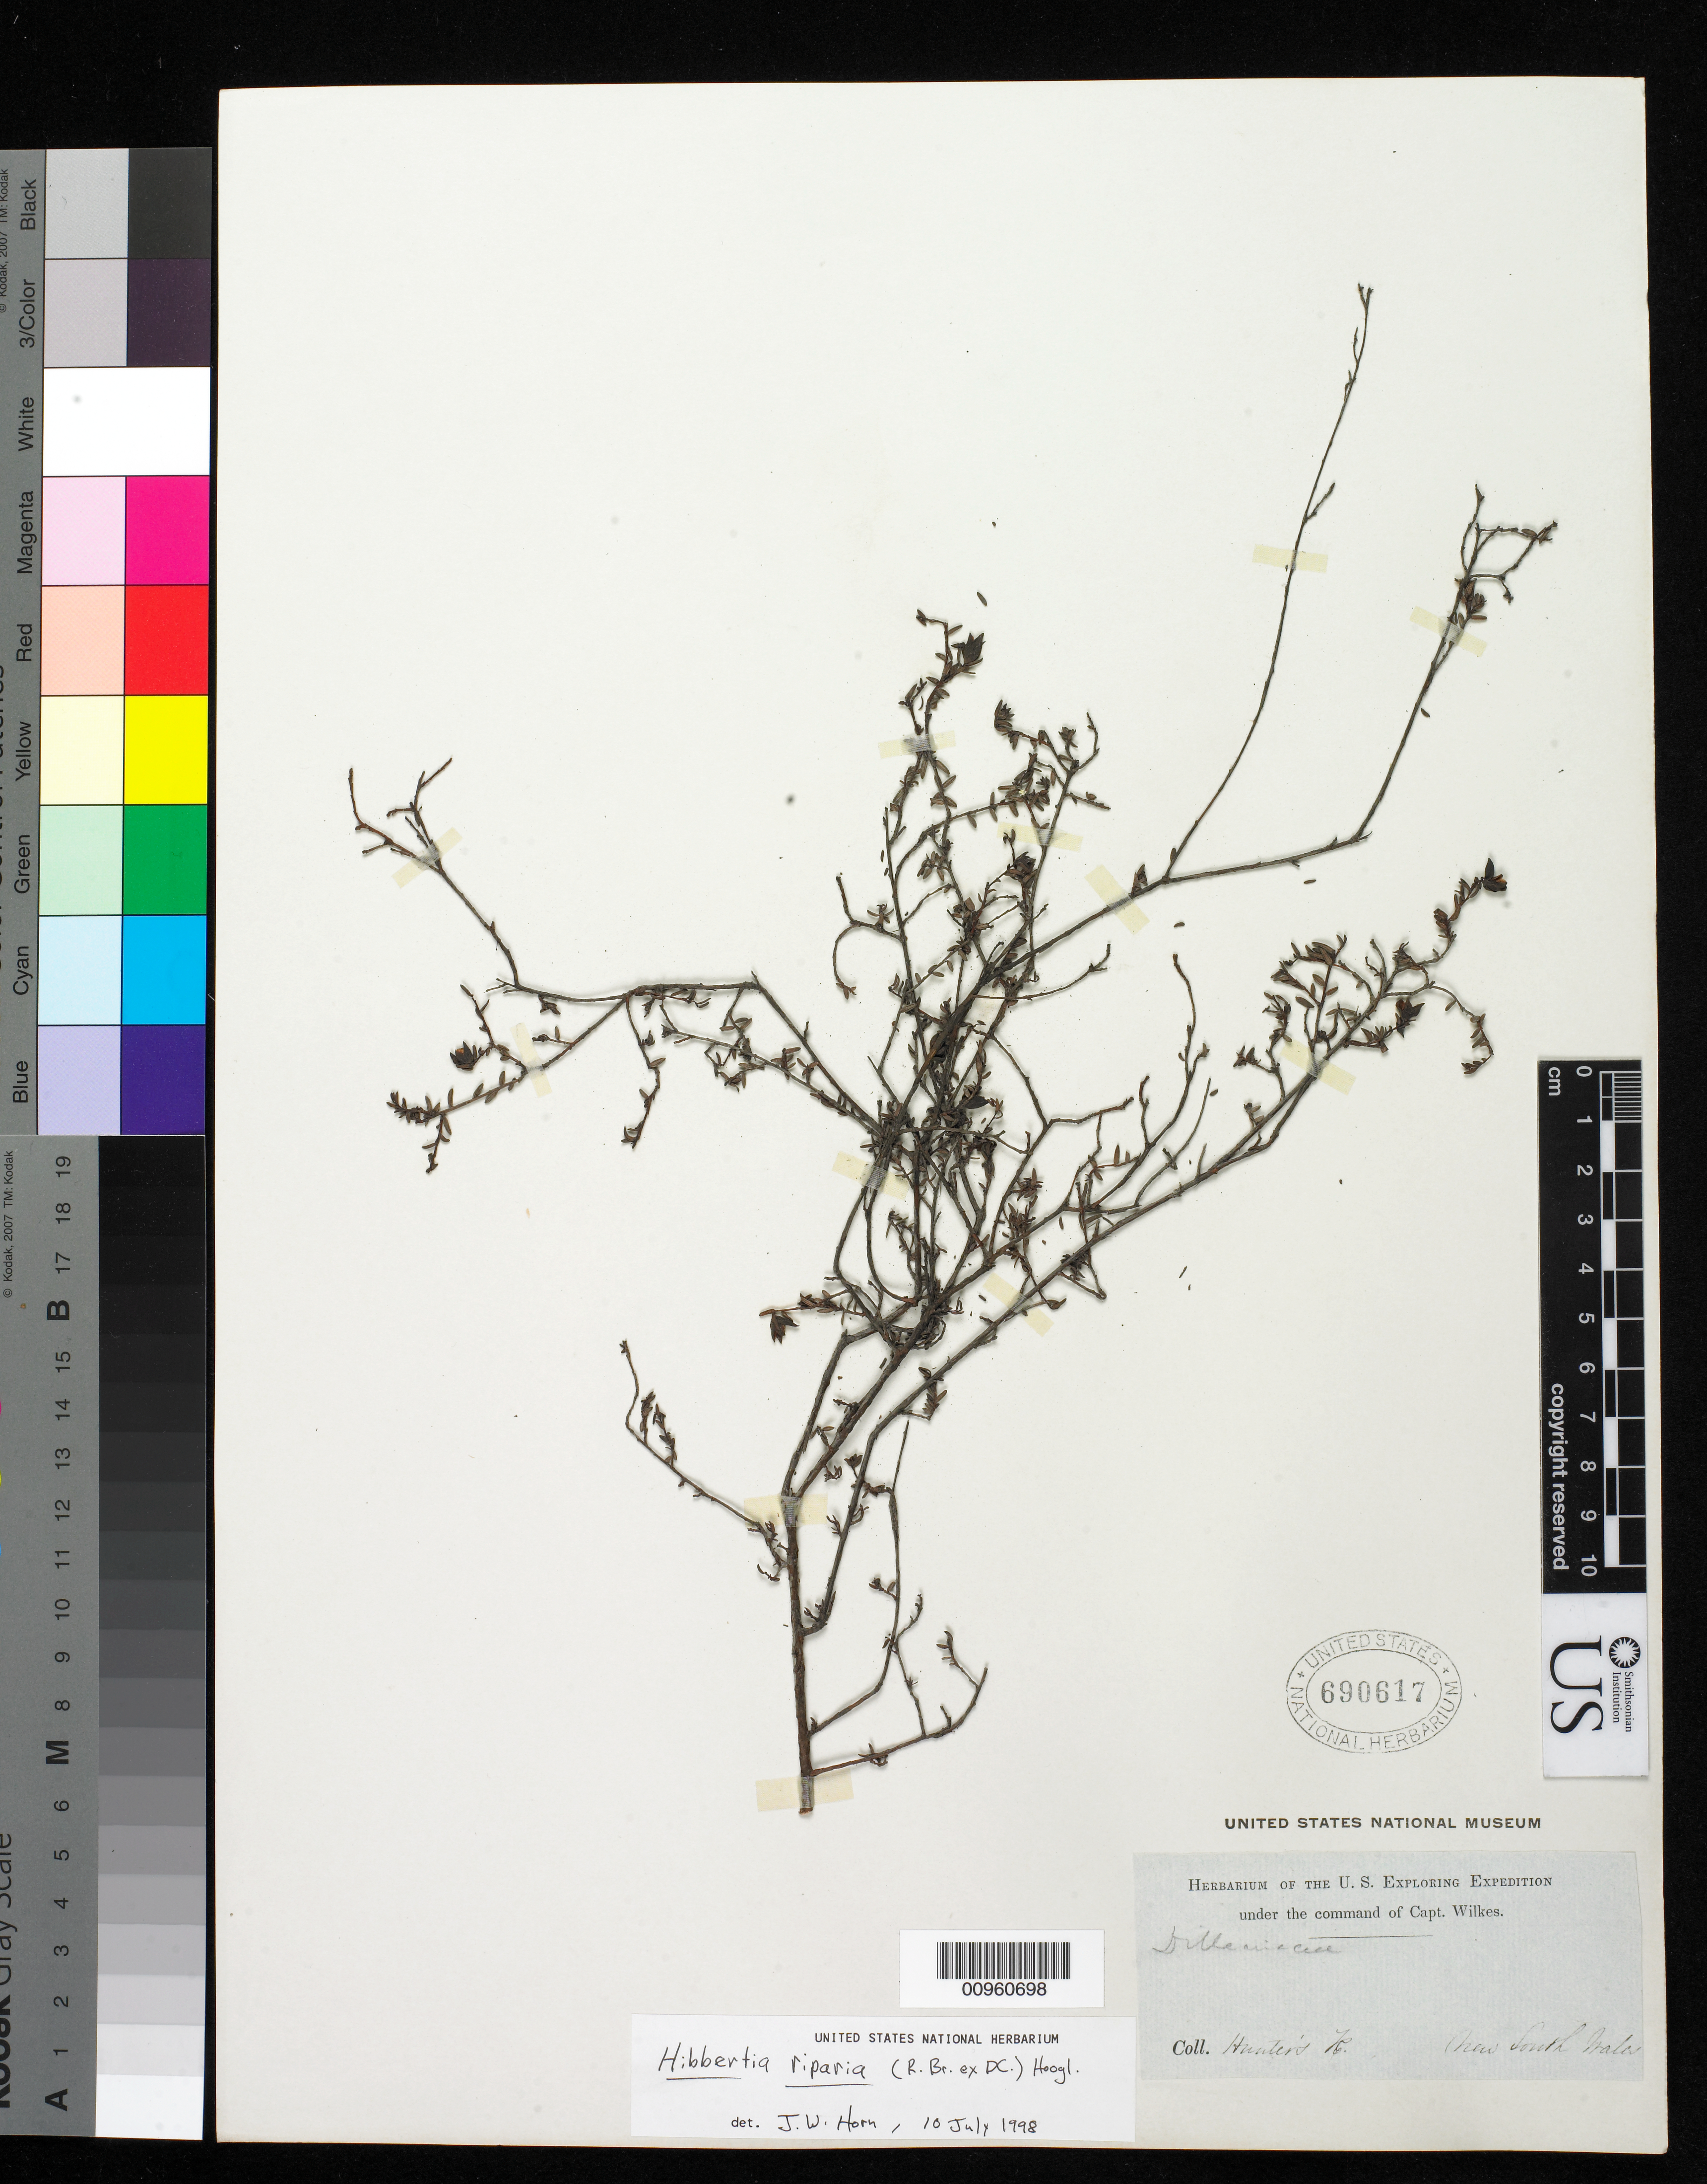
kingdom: Plantae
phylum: Tracheophyta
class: Magnoliopsida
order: Dilleniales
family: Dilleniaceae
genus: Hibbertia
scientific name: Hibbertia riparia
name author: (DC.) Hoogland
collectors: Wilkes Explor. Exped.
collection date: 1838/1842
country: Australia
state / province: New South Wales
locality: Hunter's River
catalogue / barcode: US 690617